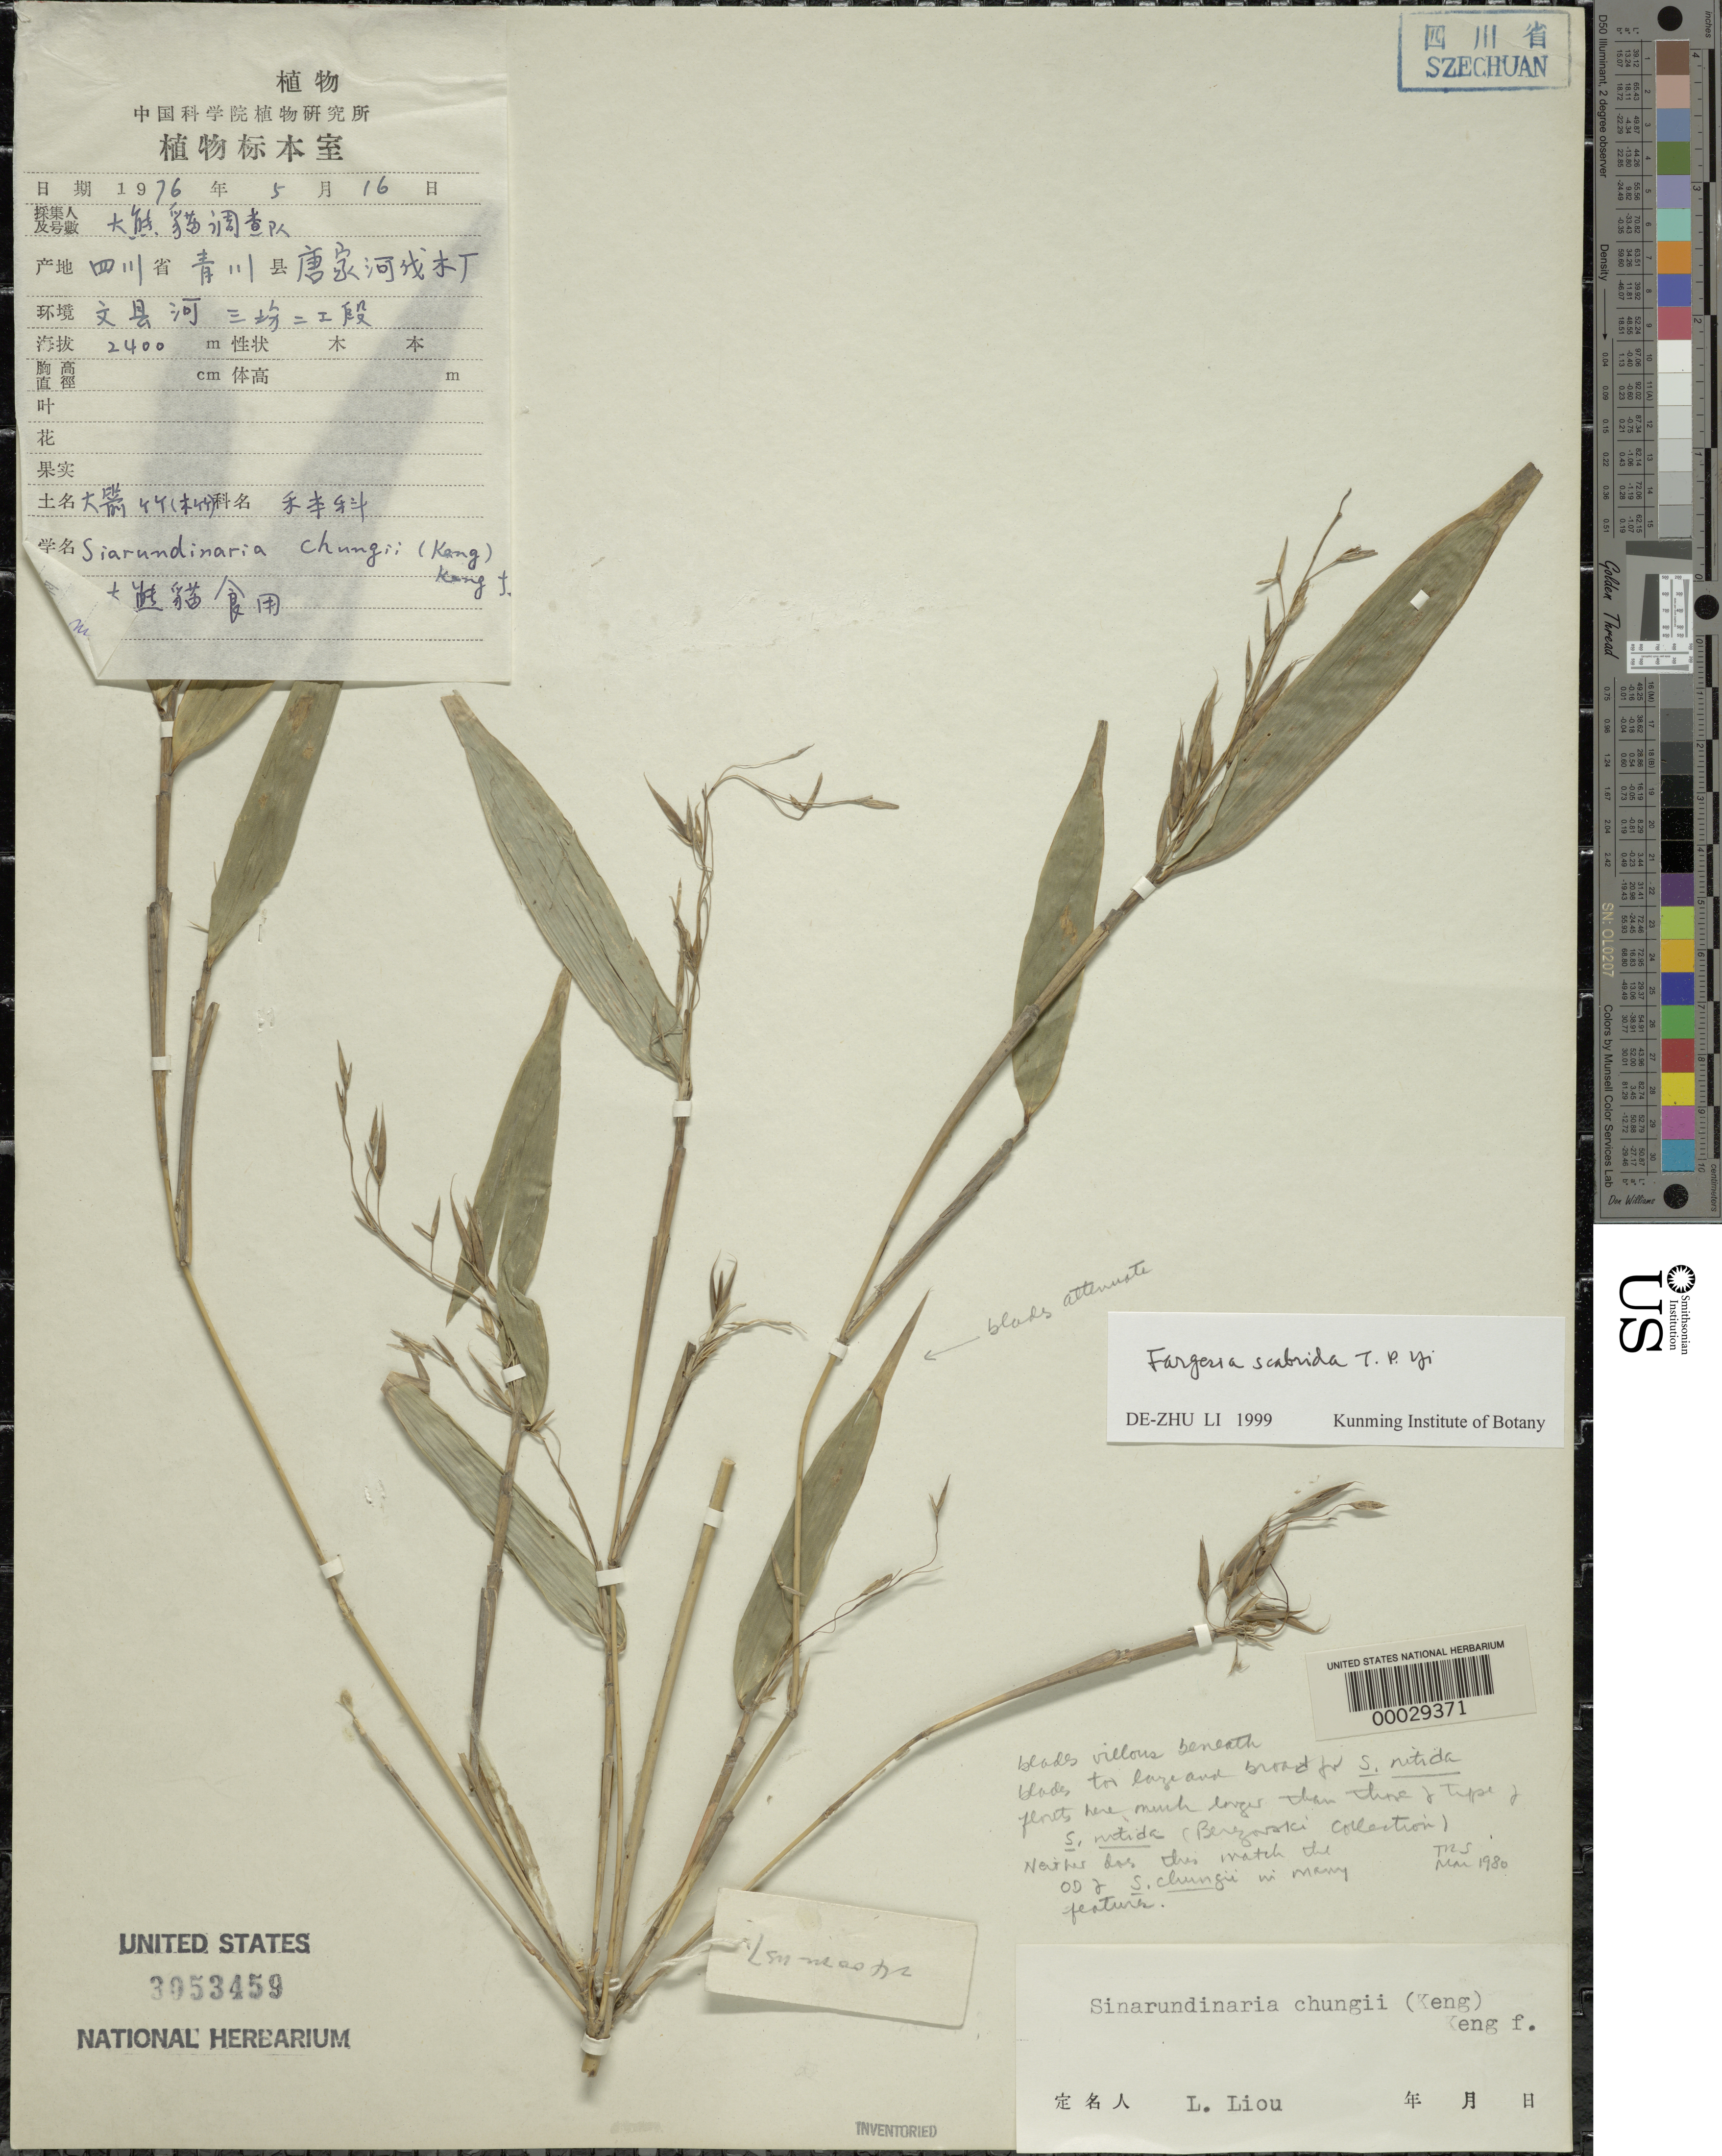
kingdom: Plantae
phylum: Tracheophyta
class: Liliopsida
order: Poales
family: Poaceae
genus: Fargesia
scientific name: Fargesia scabrida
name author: T.P. Yi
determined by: Li, D. Z.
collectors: L. Liu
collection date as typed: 16 May 1976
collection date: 1976-05-16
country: China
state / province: Sichuan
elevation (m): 2400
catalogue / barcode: US 3053459